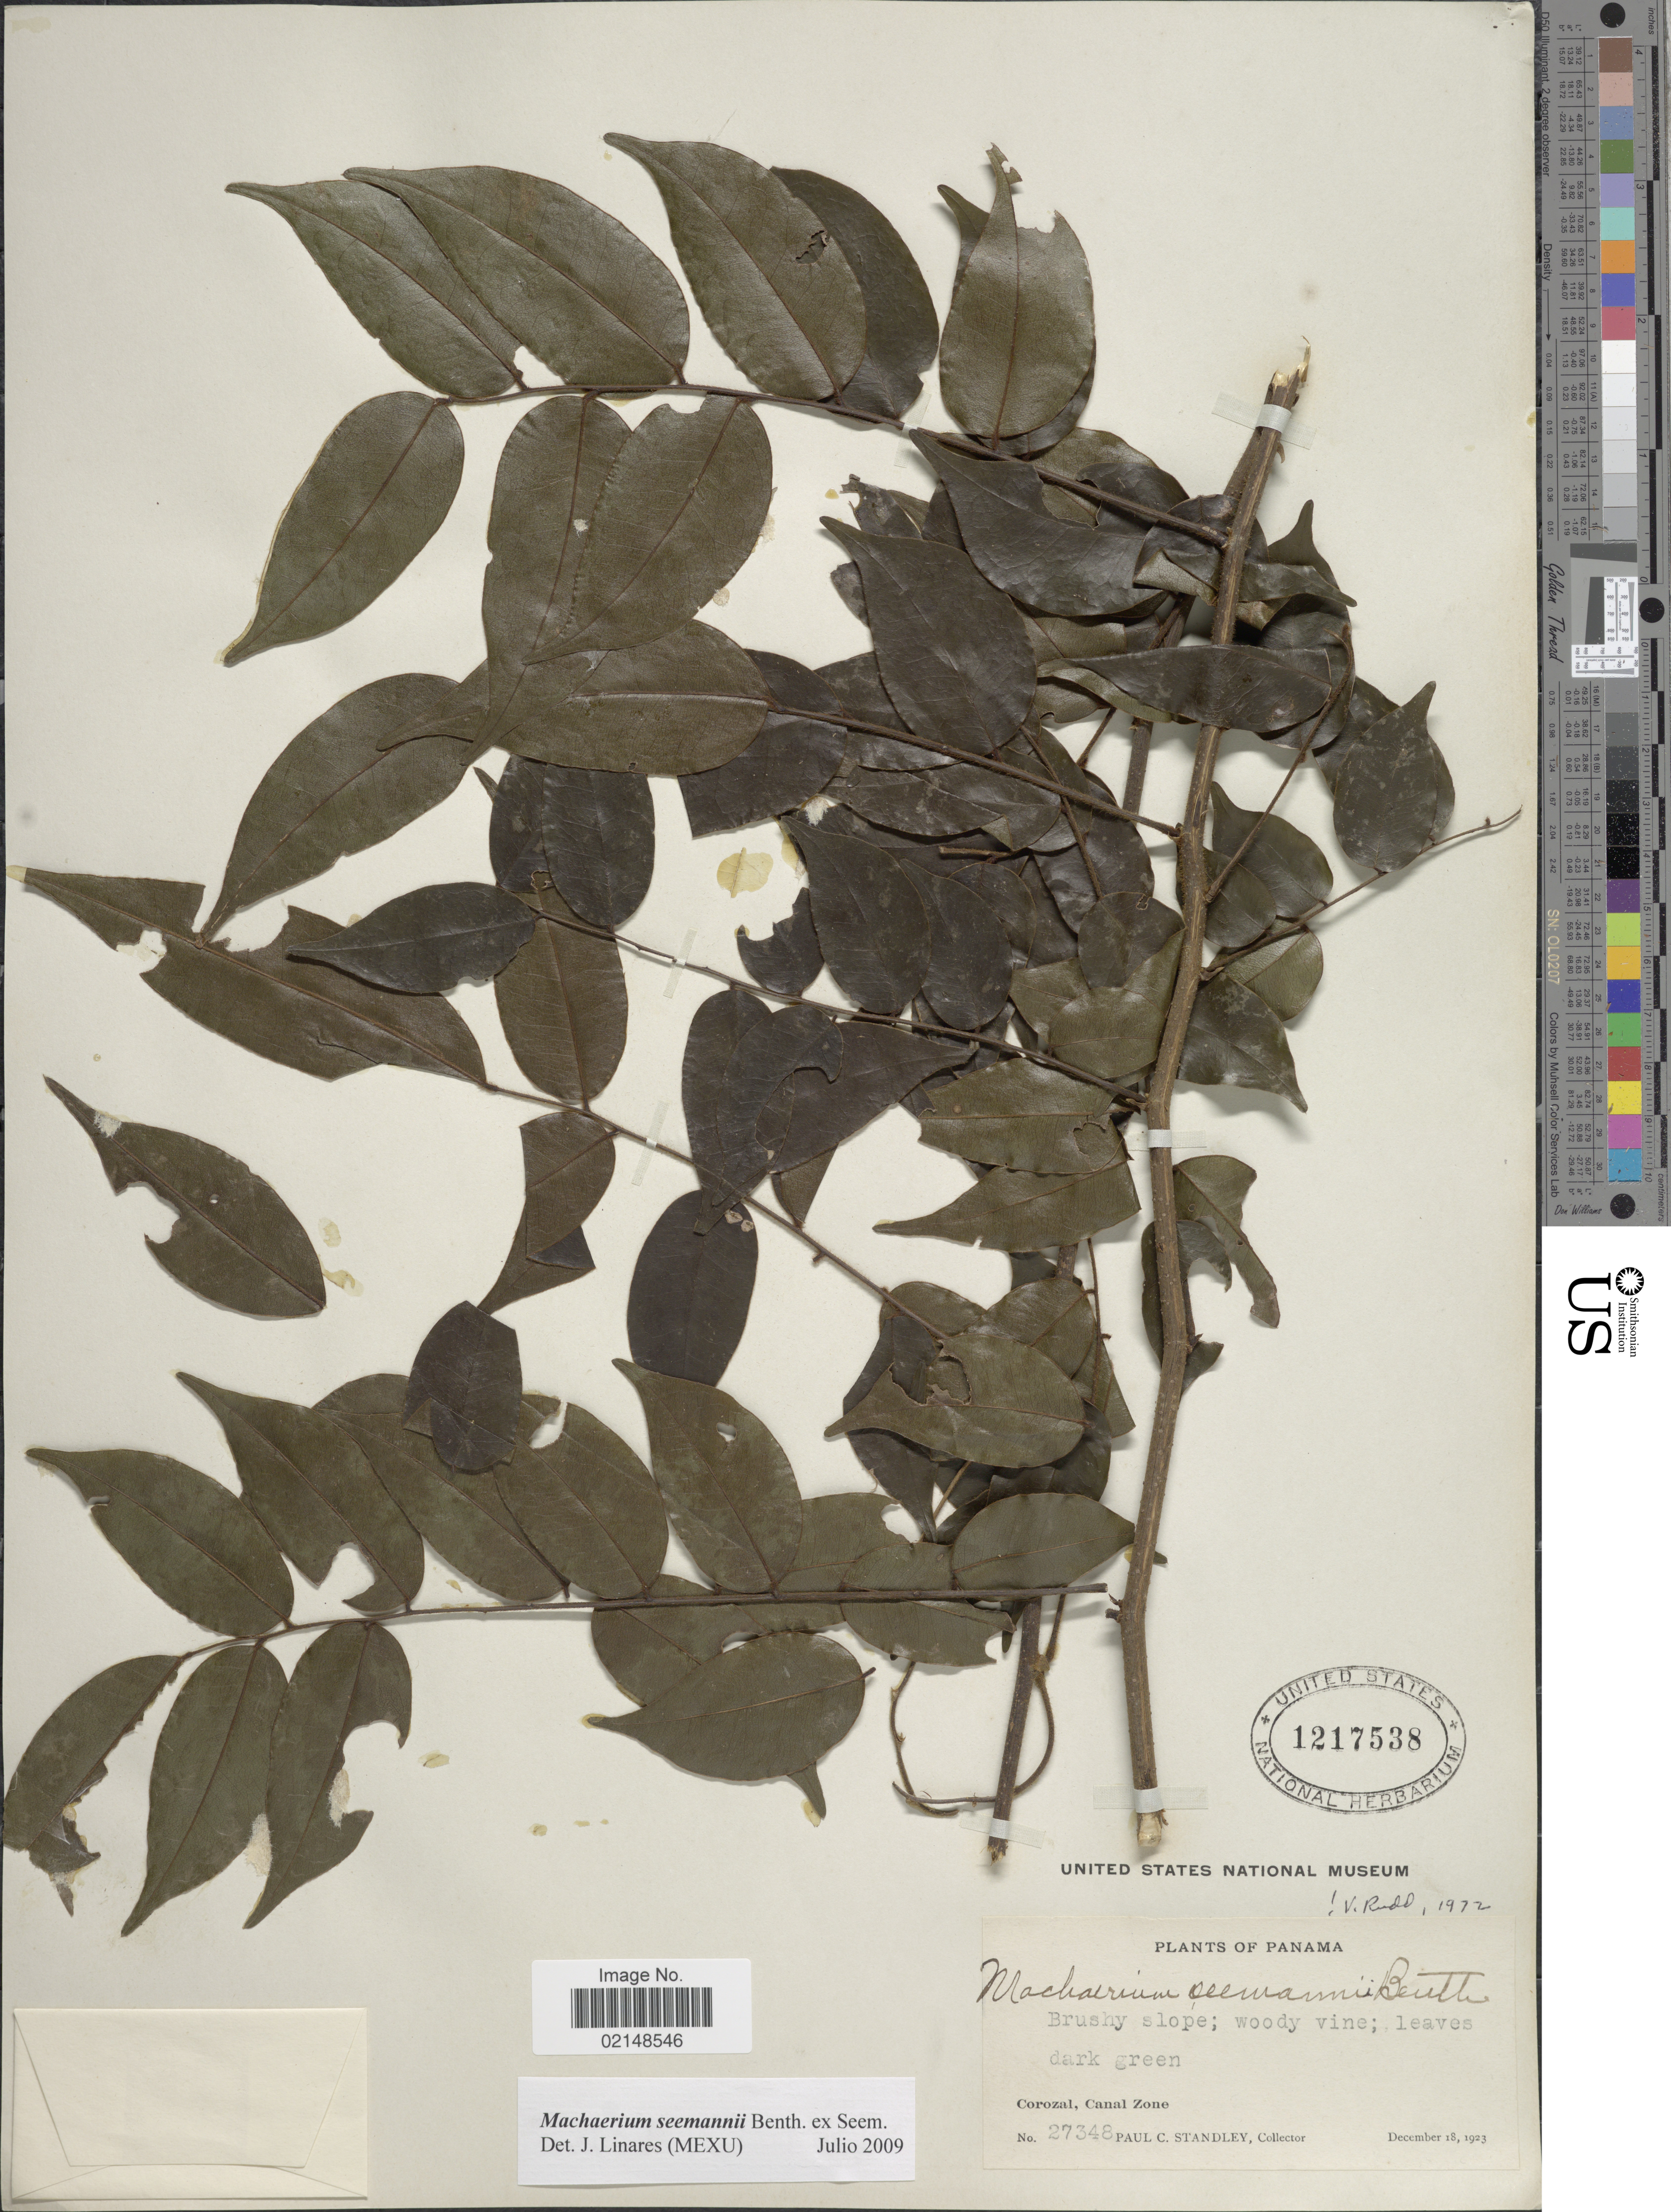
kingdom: Plantae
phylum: Tracheophyta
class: Magnoliopsida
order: Fabales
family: Fabaceae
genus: Machaerium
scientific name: Machaerium seemanni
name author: Benth. in Seem.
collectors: P. C. Standley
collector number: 27348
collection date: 1923-12-18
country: Panama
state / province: Colón / Panamá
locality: Corozal, Canal Zone.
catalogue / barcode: US 1217538